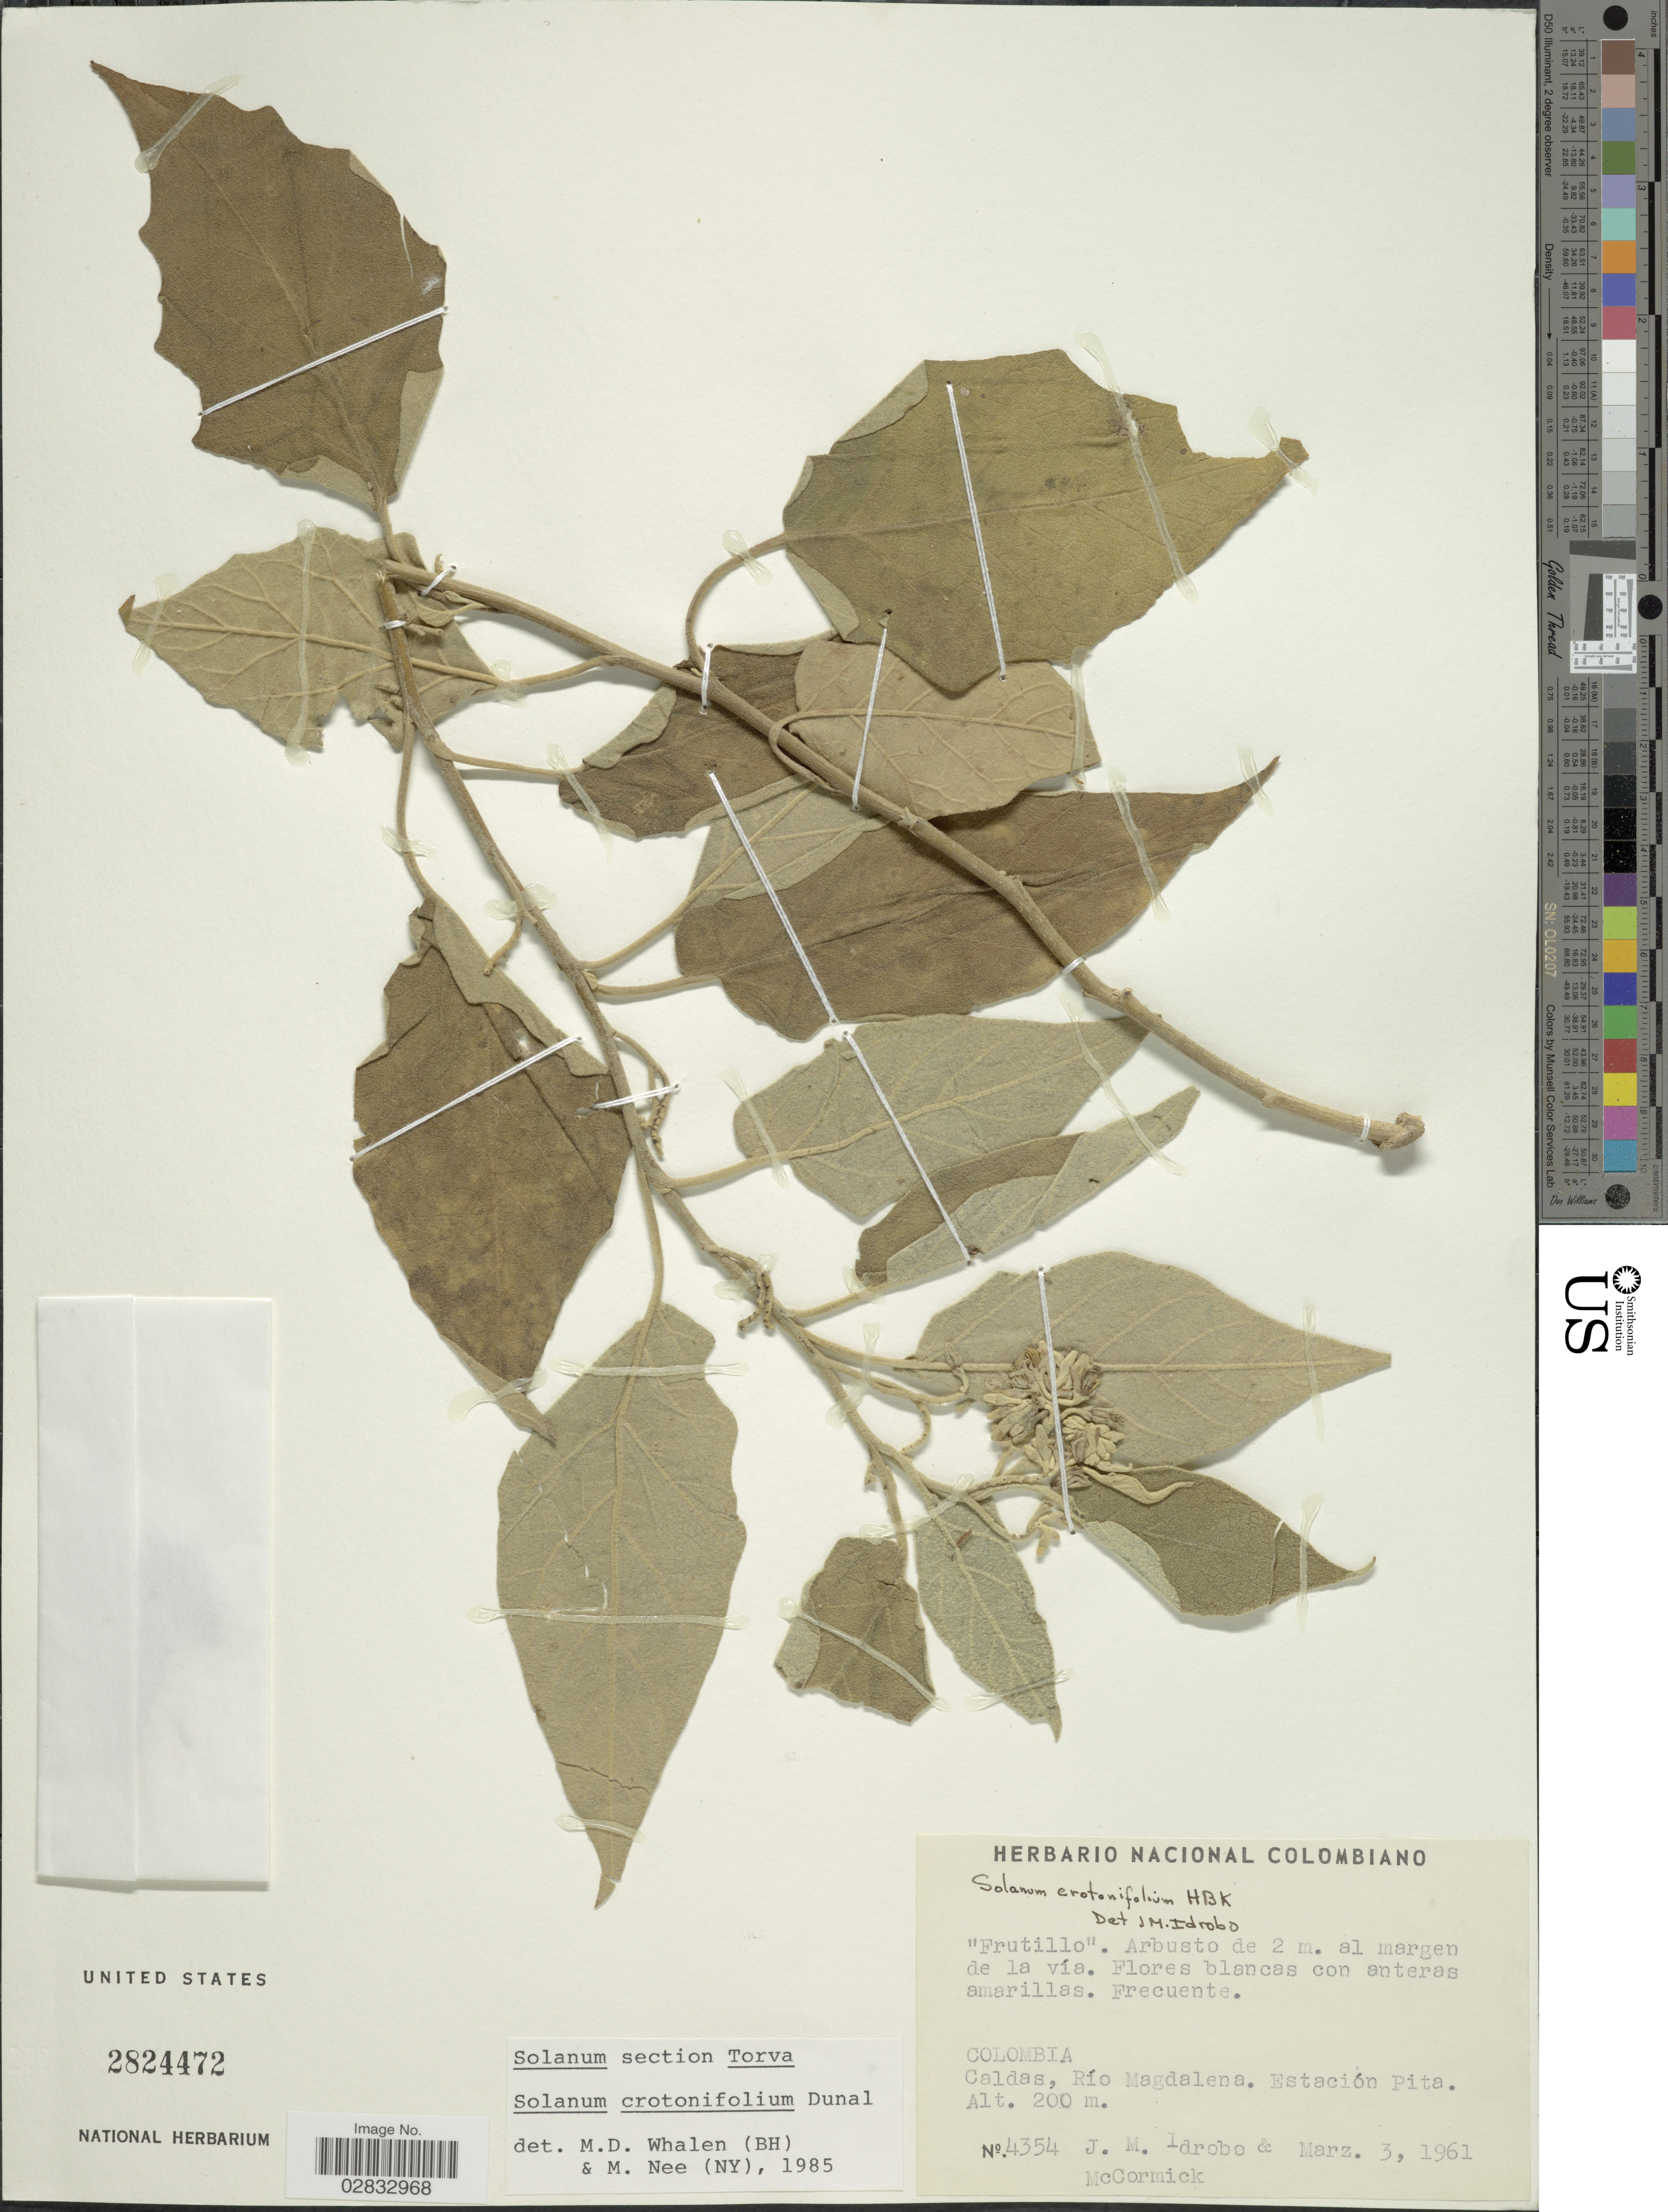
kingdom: Plantae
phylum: Tracheophyta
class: Magnoliopsida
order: Solanales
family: Solanaceae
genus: Solanum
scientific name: Solanum crotonifolium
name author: Dunal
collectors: J. M. Idrobo & -. McCormick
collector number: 4354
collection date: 1961-02-03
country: Colombia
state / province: Caldas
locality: Río Magdalena. Estación Pita.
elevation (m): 200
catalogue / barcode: US 2824472